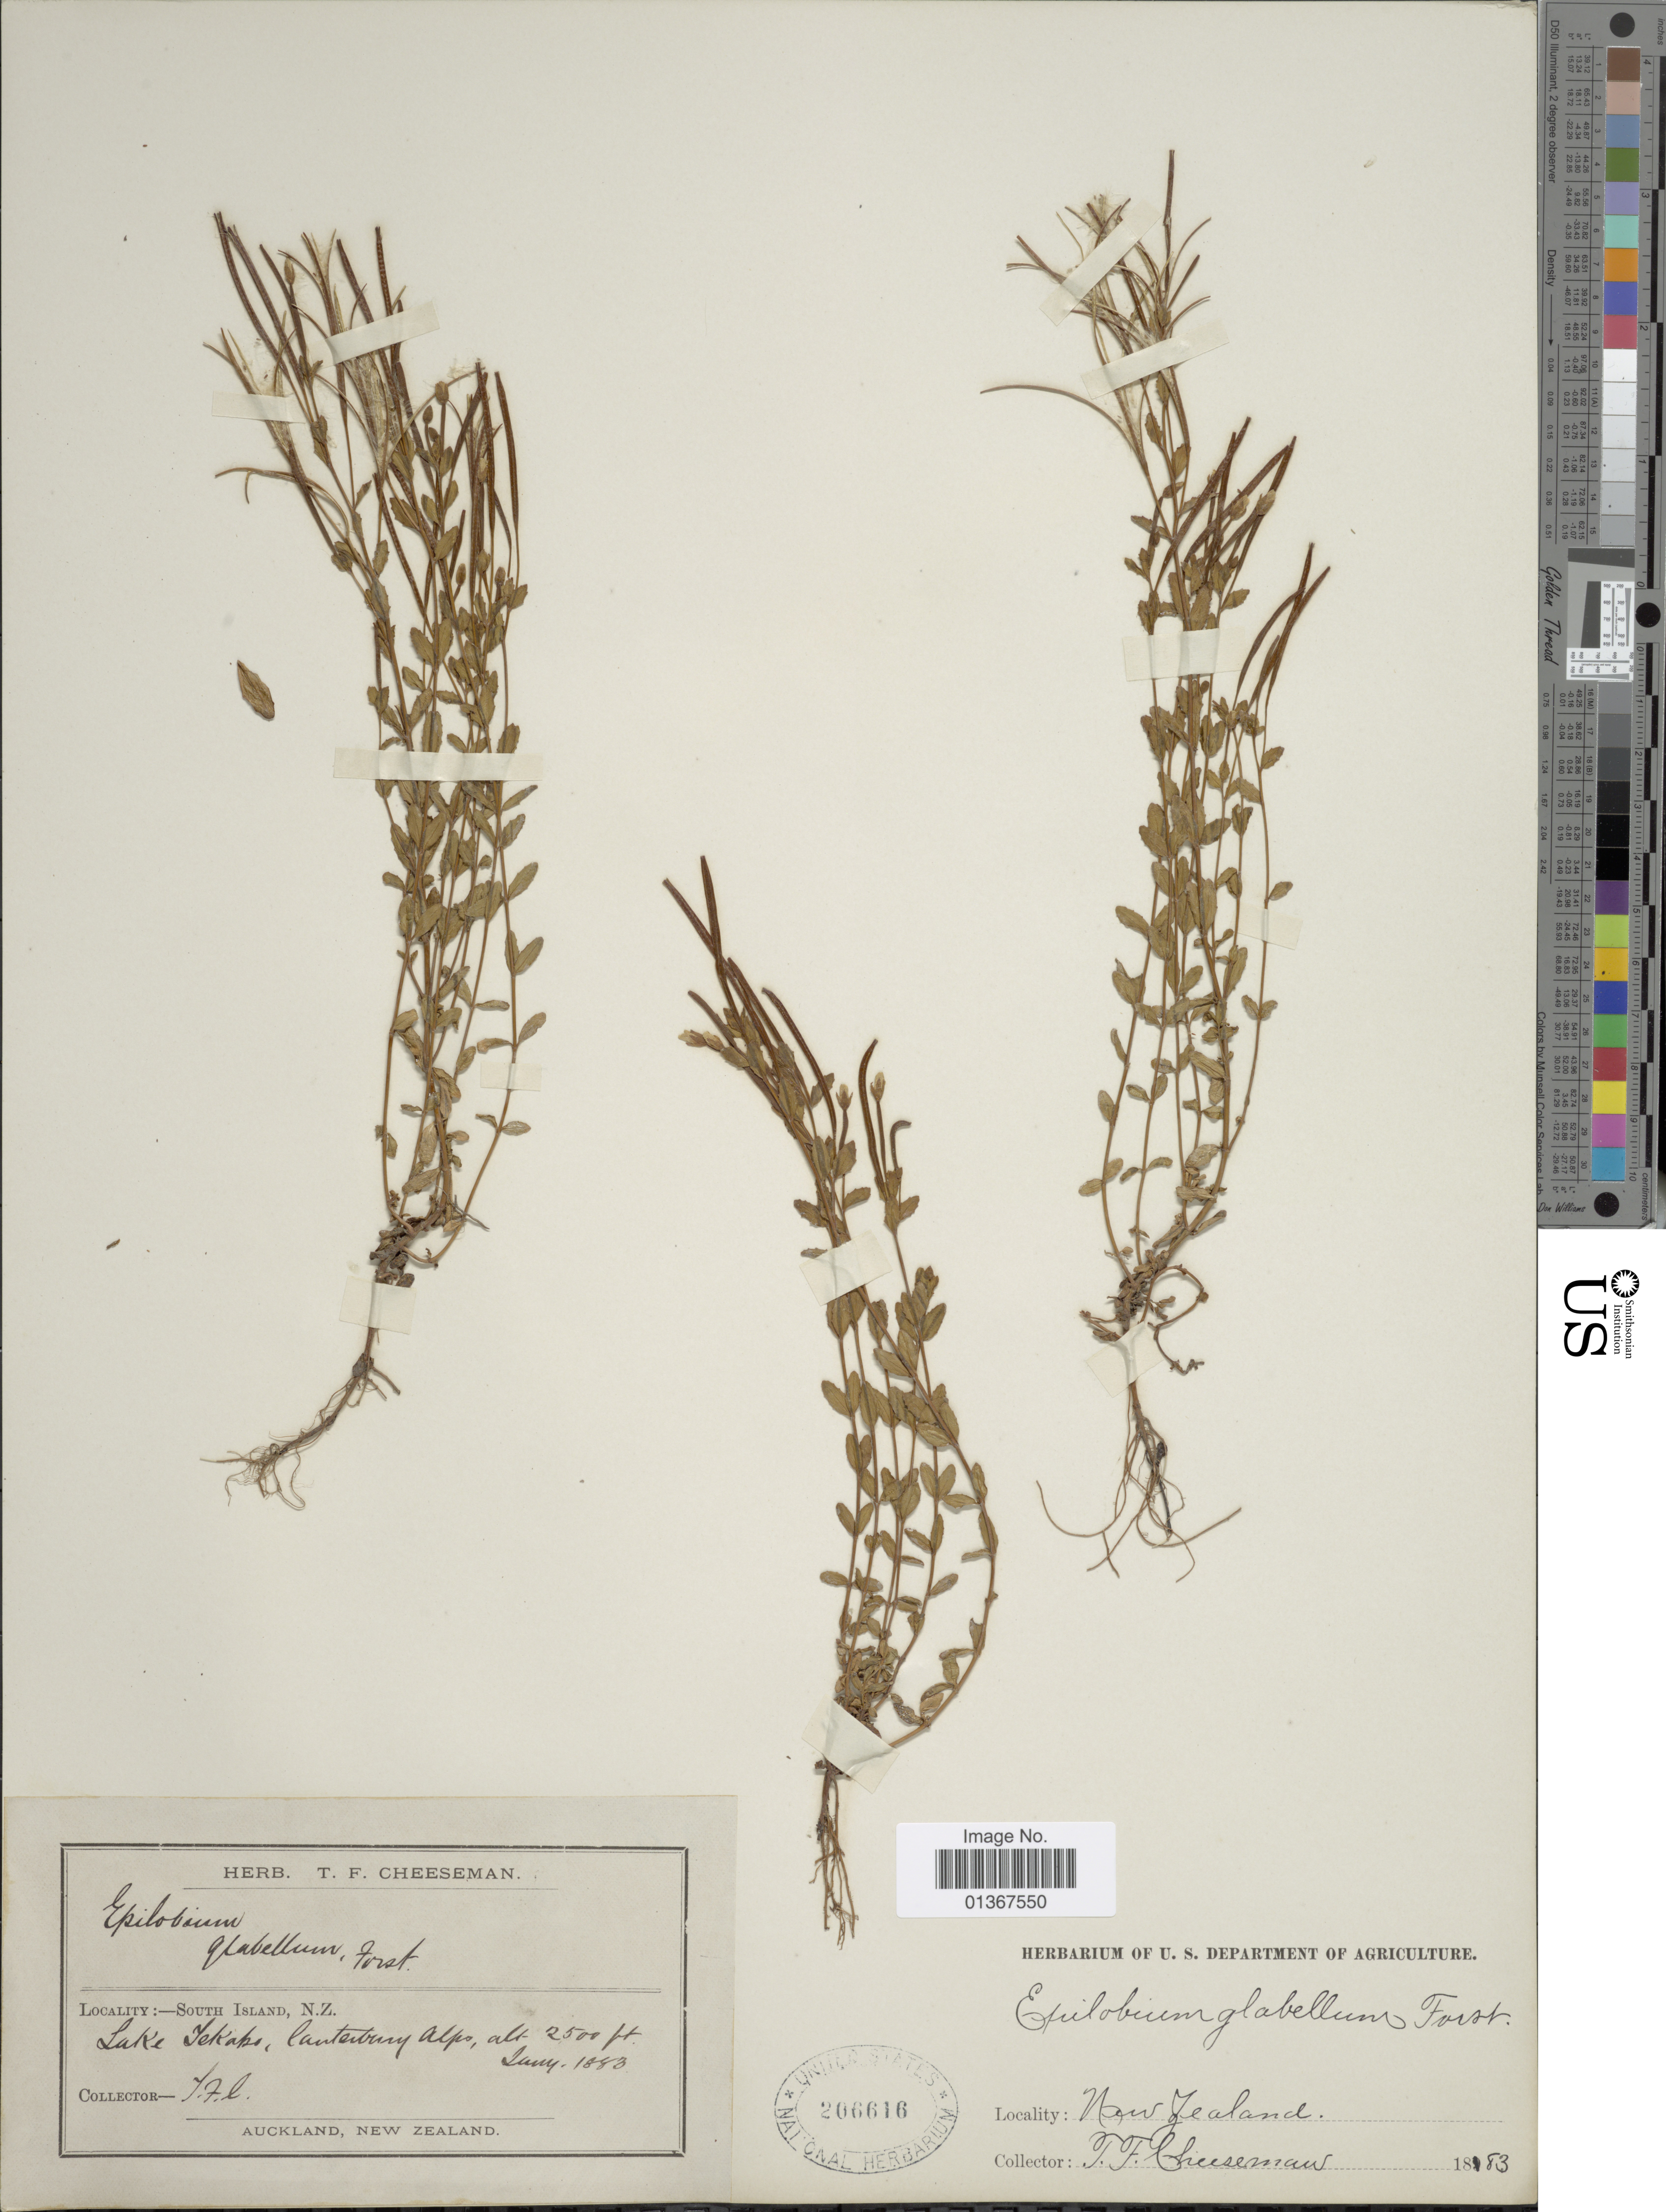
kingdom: Plantae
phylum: Tracheophyta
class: Magnoliopsida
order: Myrtales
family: Onagraceae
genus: Epilobium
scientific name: Epilobium glabellum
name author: G. Forst.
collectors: T. F. Cheeseman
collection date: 1883-06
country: New Zealand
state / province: Canterbury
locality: South Island. Lake Jekabe. Canterbury Alps.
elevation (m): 762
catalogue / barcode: US 206616